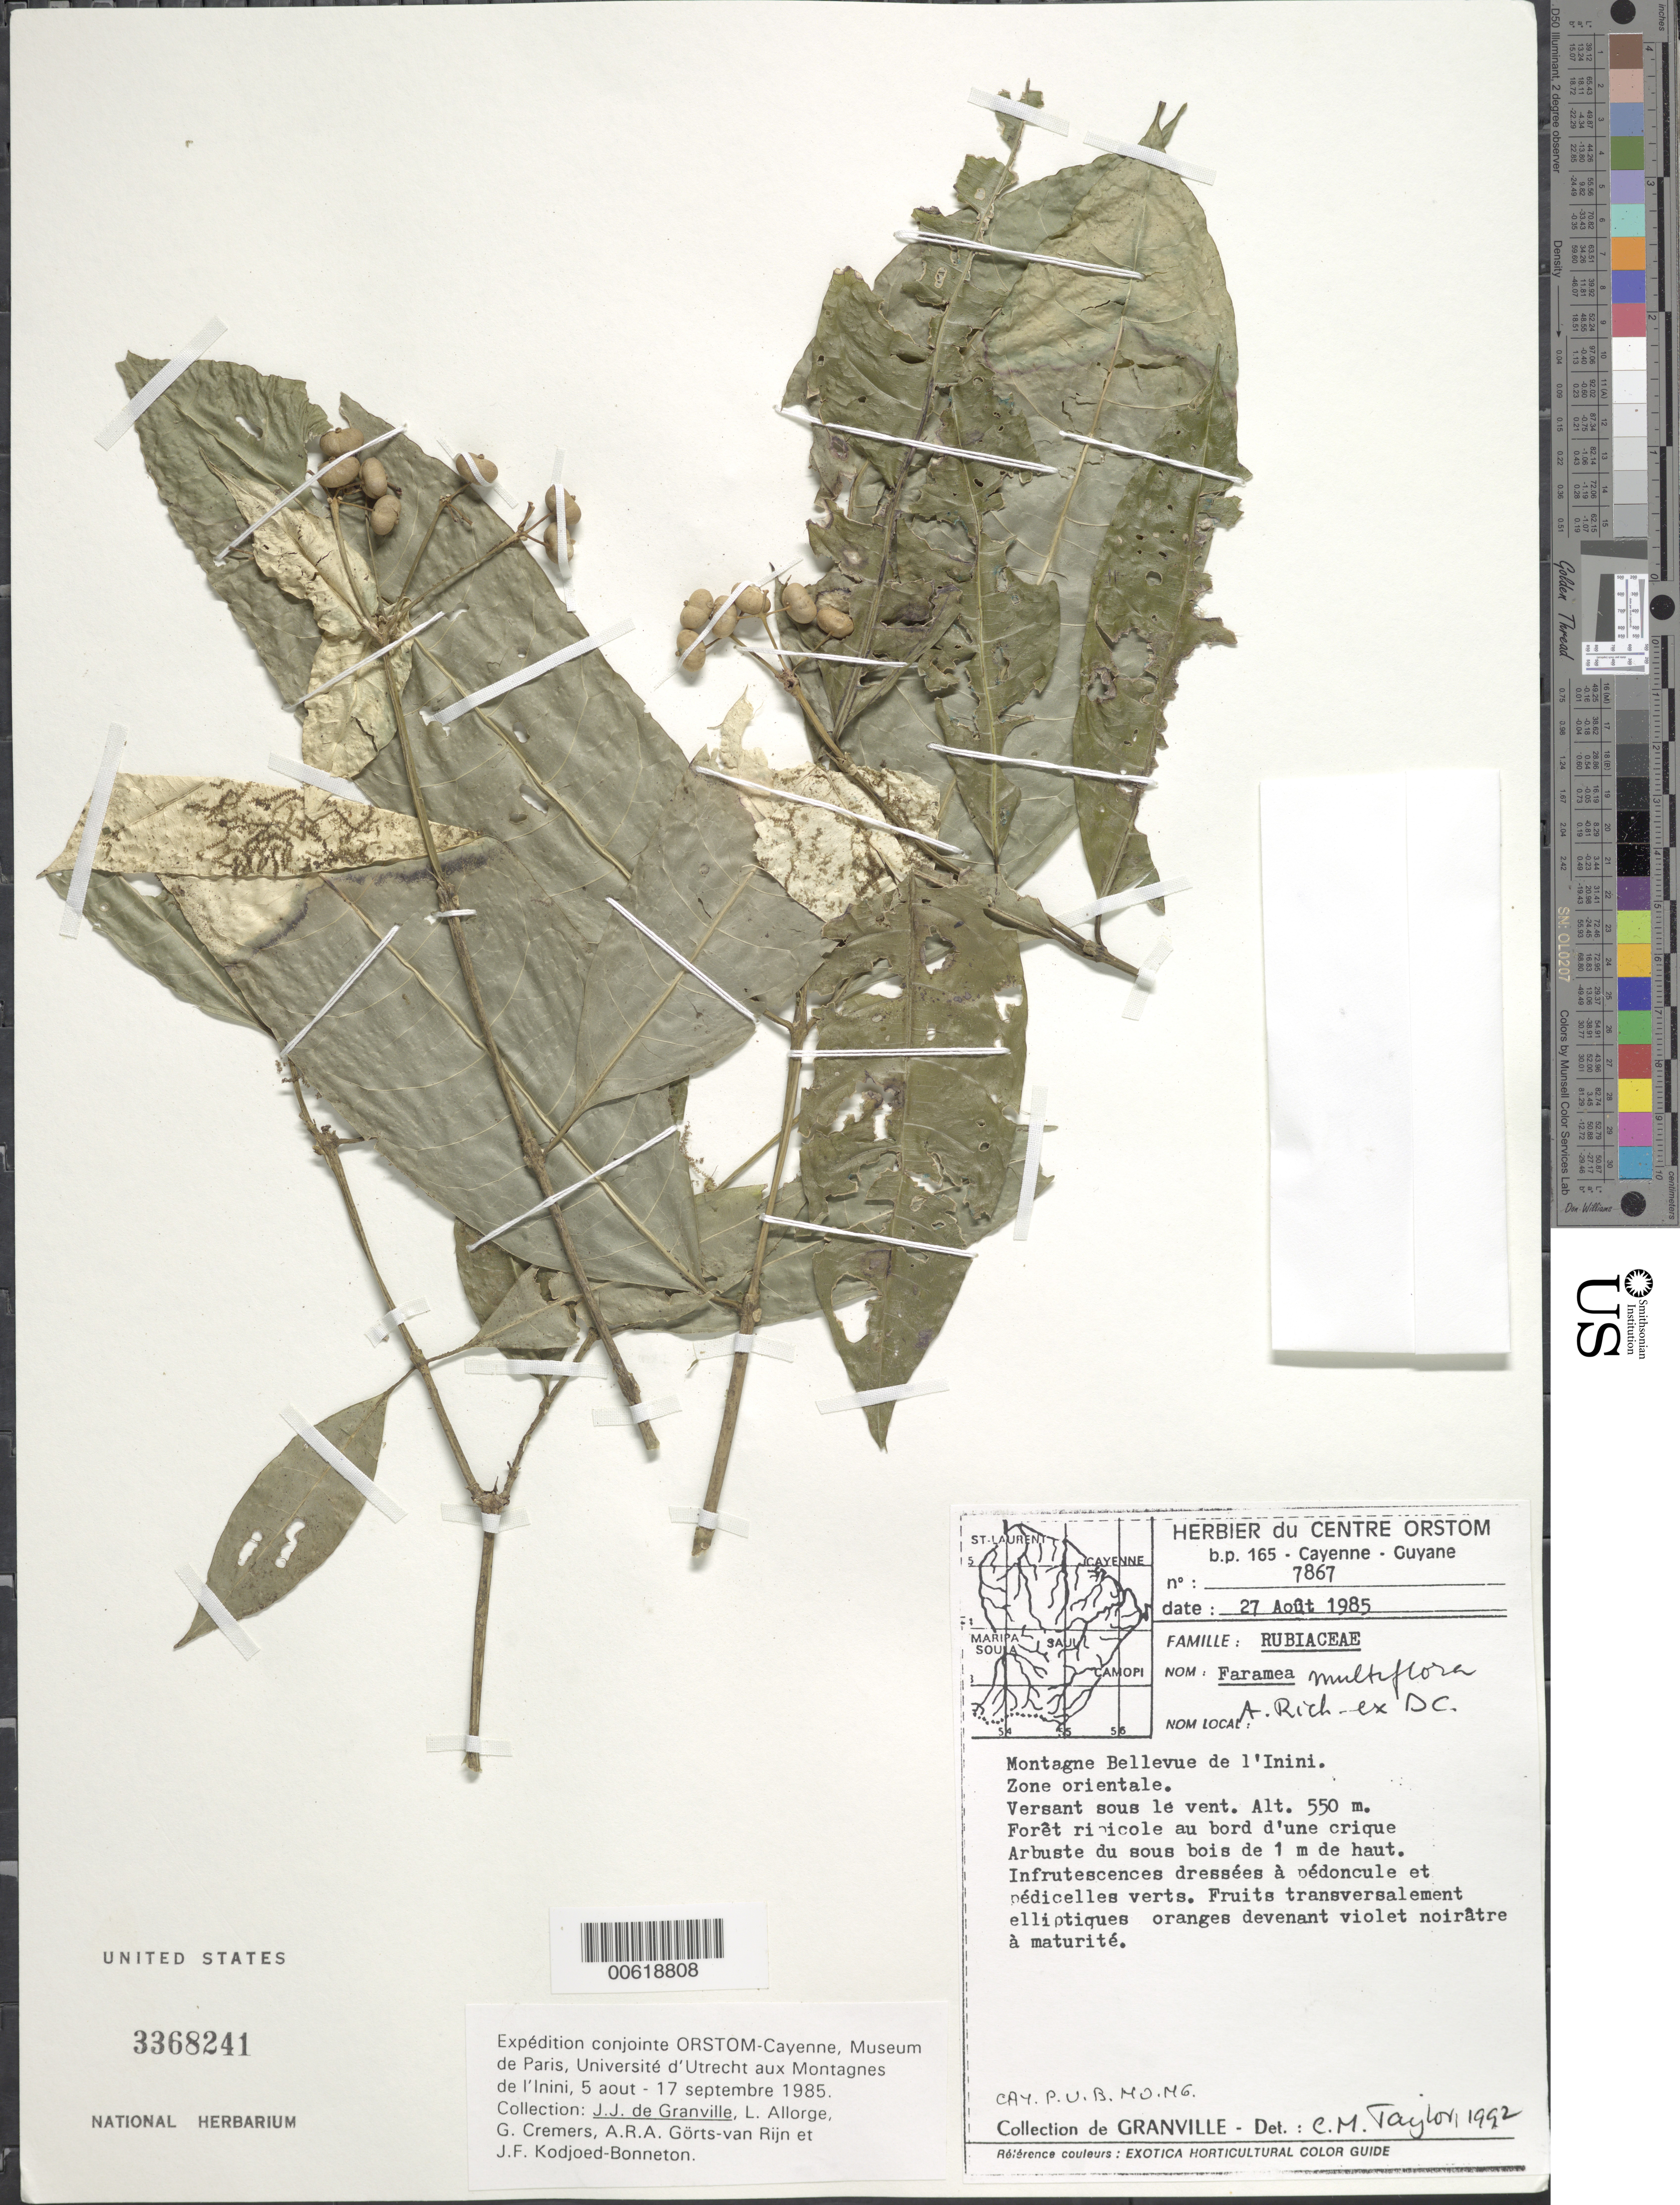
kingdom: Plantae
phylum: Tracheophyta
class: Magnoliopsida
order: Gentianales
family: Rubiaceae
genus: Faramea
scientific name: Faramea multiflora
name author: A. Rich. ex DC.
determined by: Taylor, Charlotte M.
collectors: J.-J. de Granville, L. Allorge, G. Cremers, A. .R. A. Görts-van Rijn & J. Kodjoed-Bonneton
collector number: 7867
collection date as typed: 27-Aug-85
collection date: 1985-08-27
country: French Guiana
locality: Montagnes Bellevue de l'Inini, zone centrale, versant sous le vent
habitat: Forêt ripicole au bord d'une crique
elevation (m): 550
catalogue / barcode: US 3368241